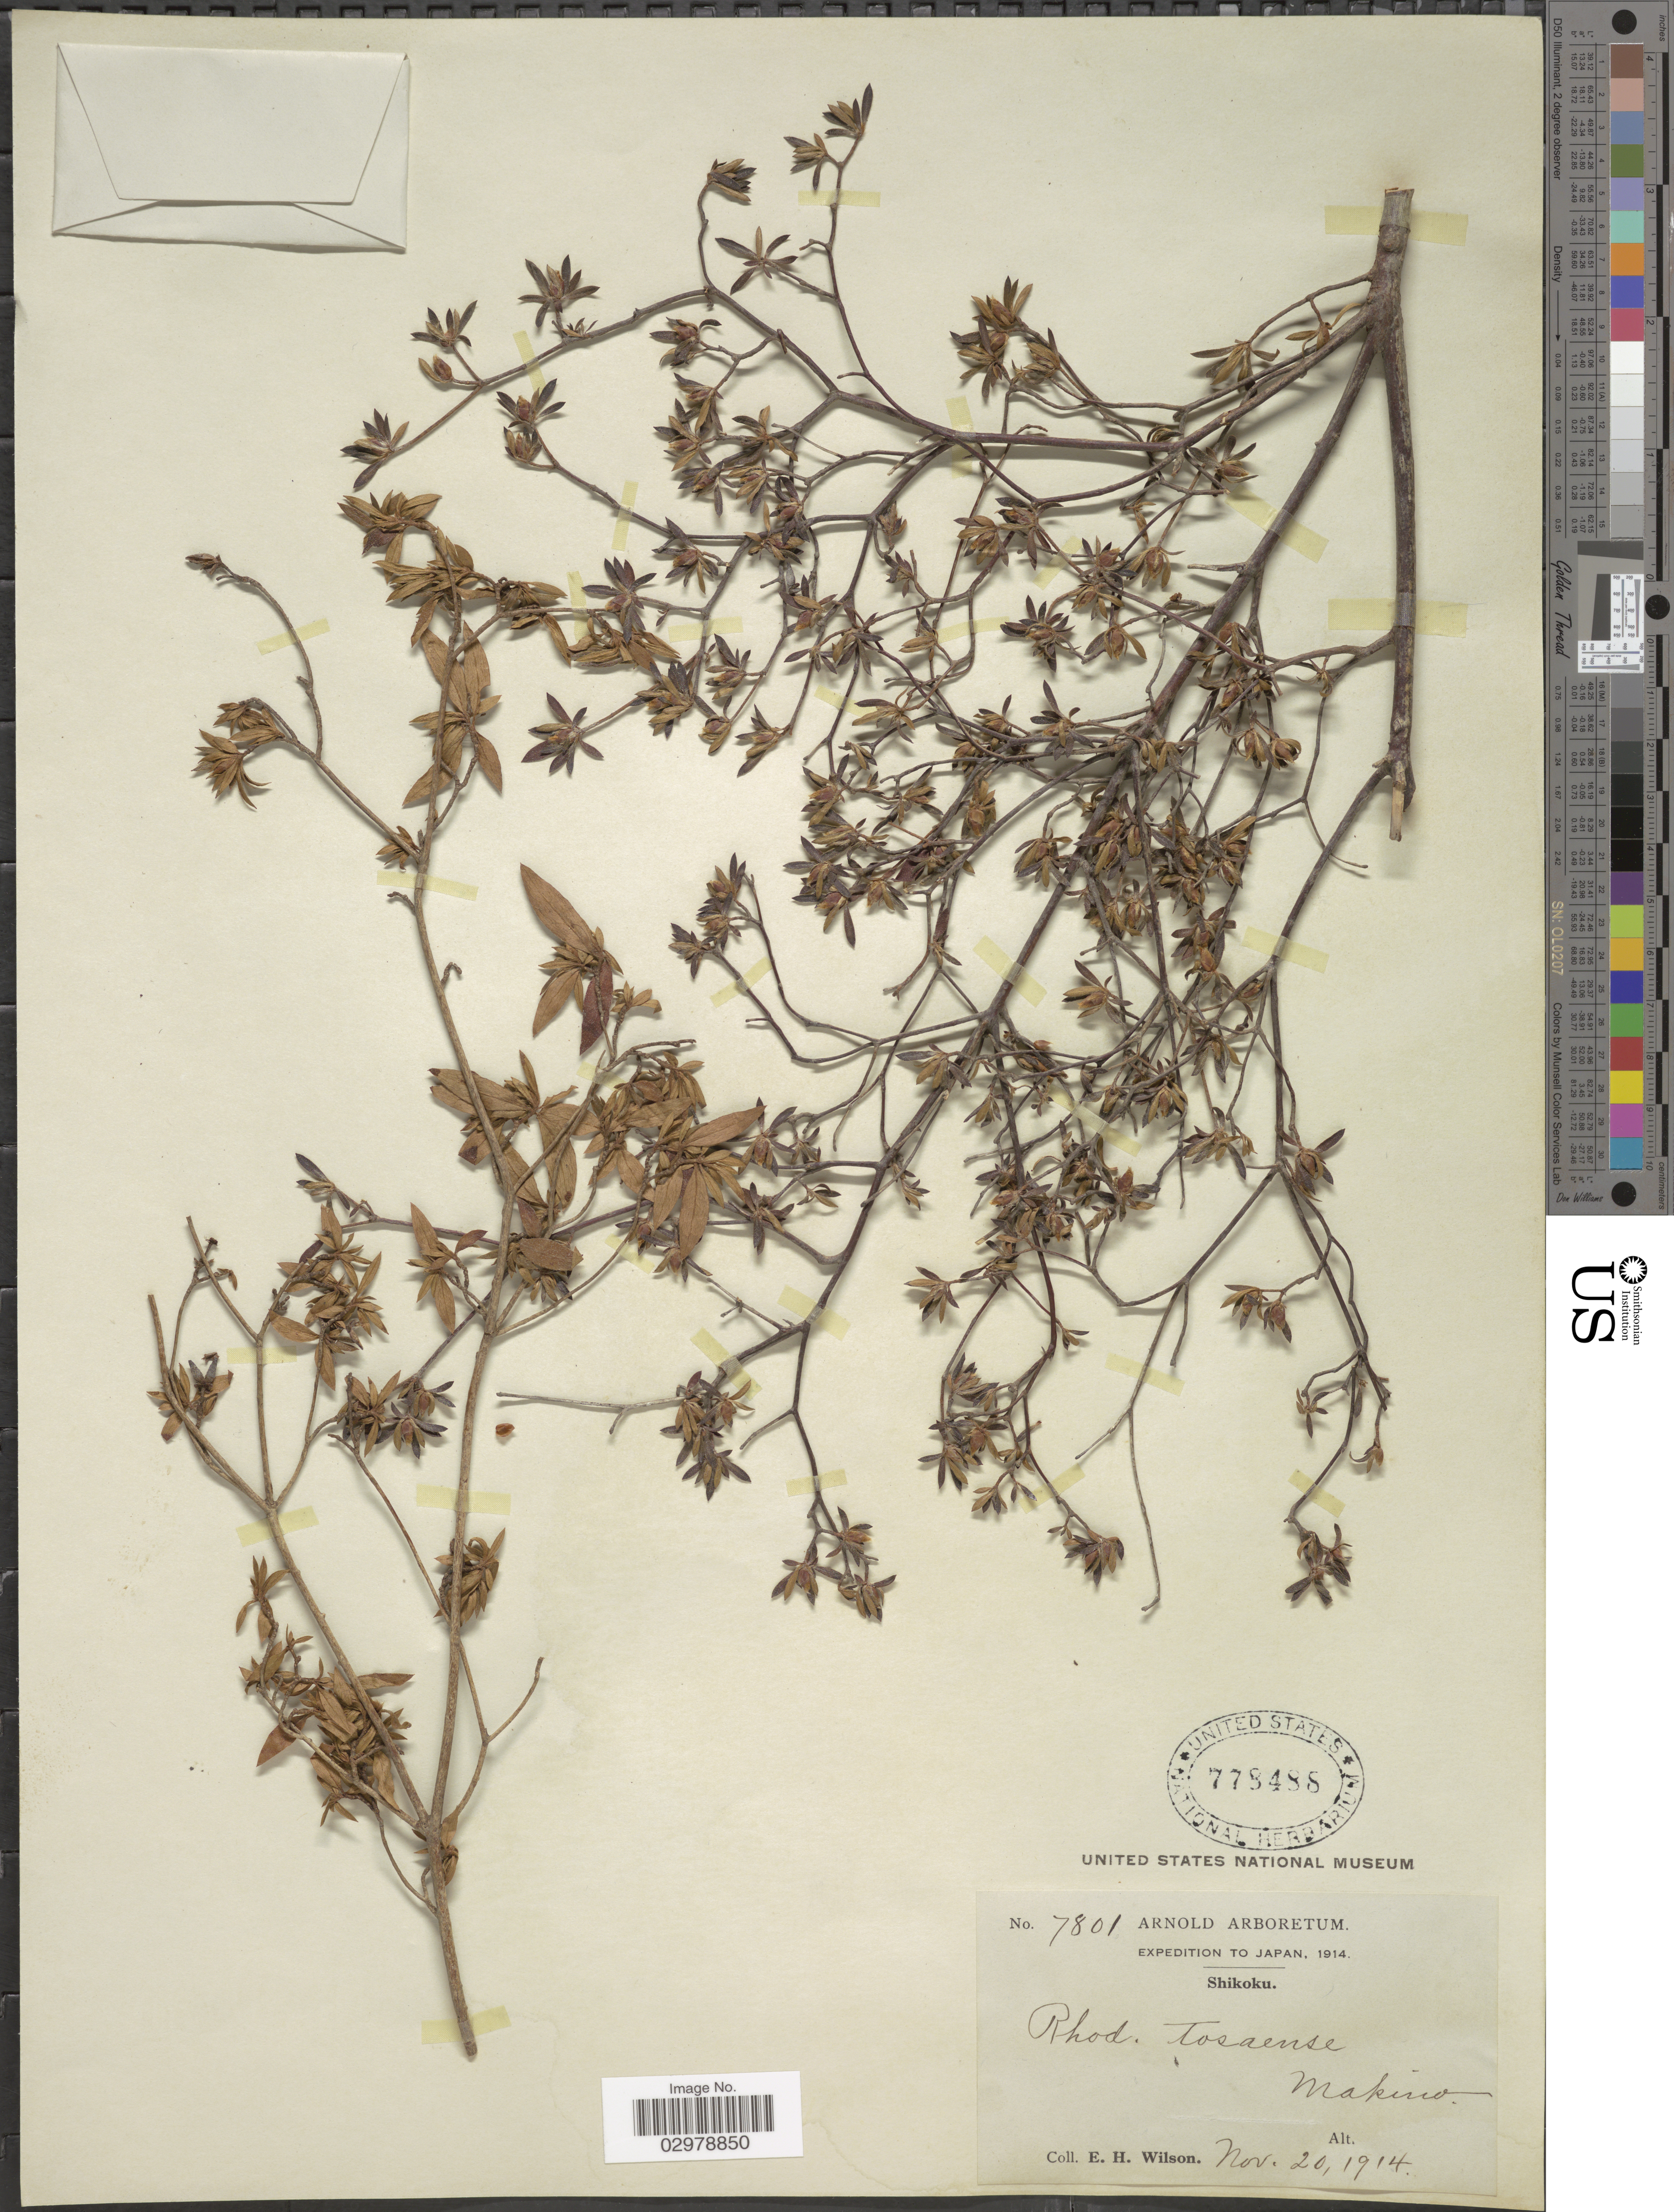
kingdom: Plantae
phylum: Tracheophyta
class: Magnoliopsida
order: Ericales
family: Ericaceae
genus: Rhododendron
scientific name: Rhododendron tosaense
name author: Makino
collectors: E. Wilson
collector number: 7801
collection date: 1914-11-20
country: Japan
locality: Shikoku. Makino.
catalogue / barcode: US 778488